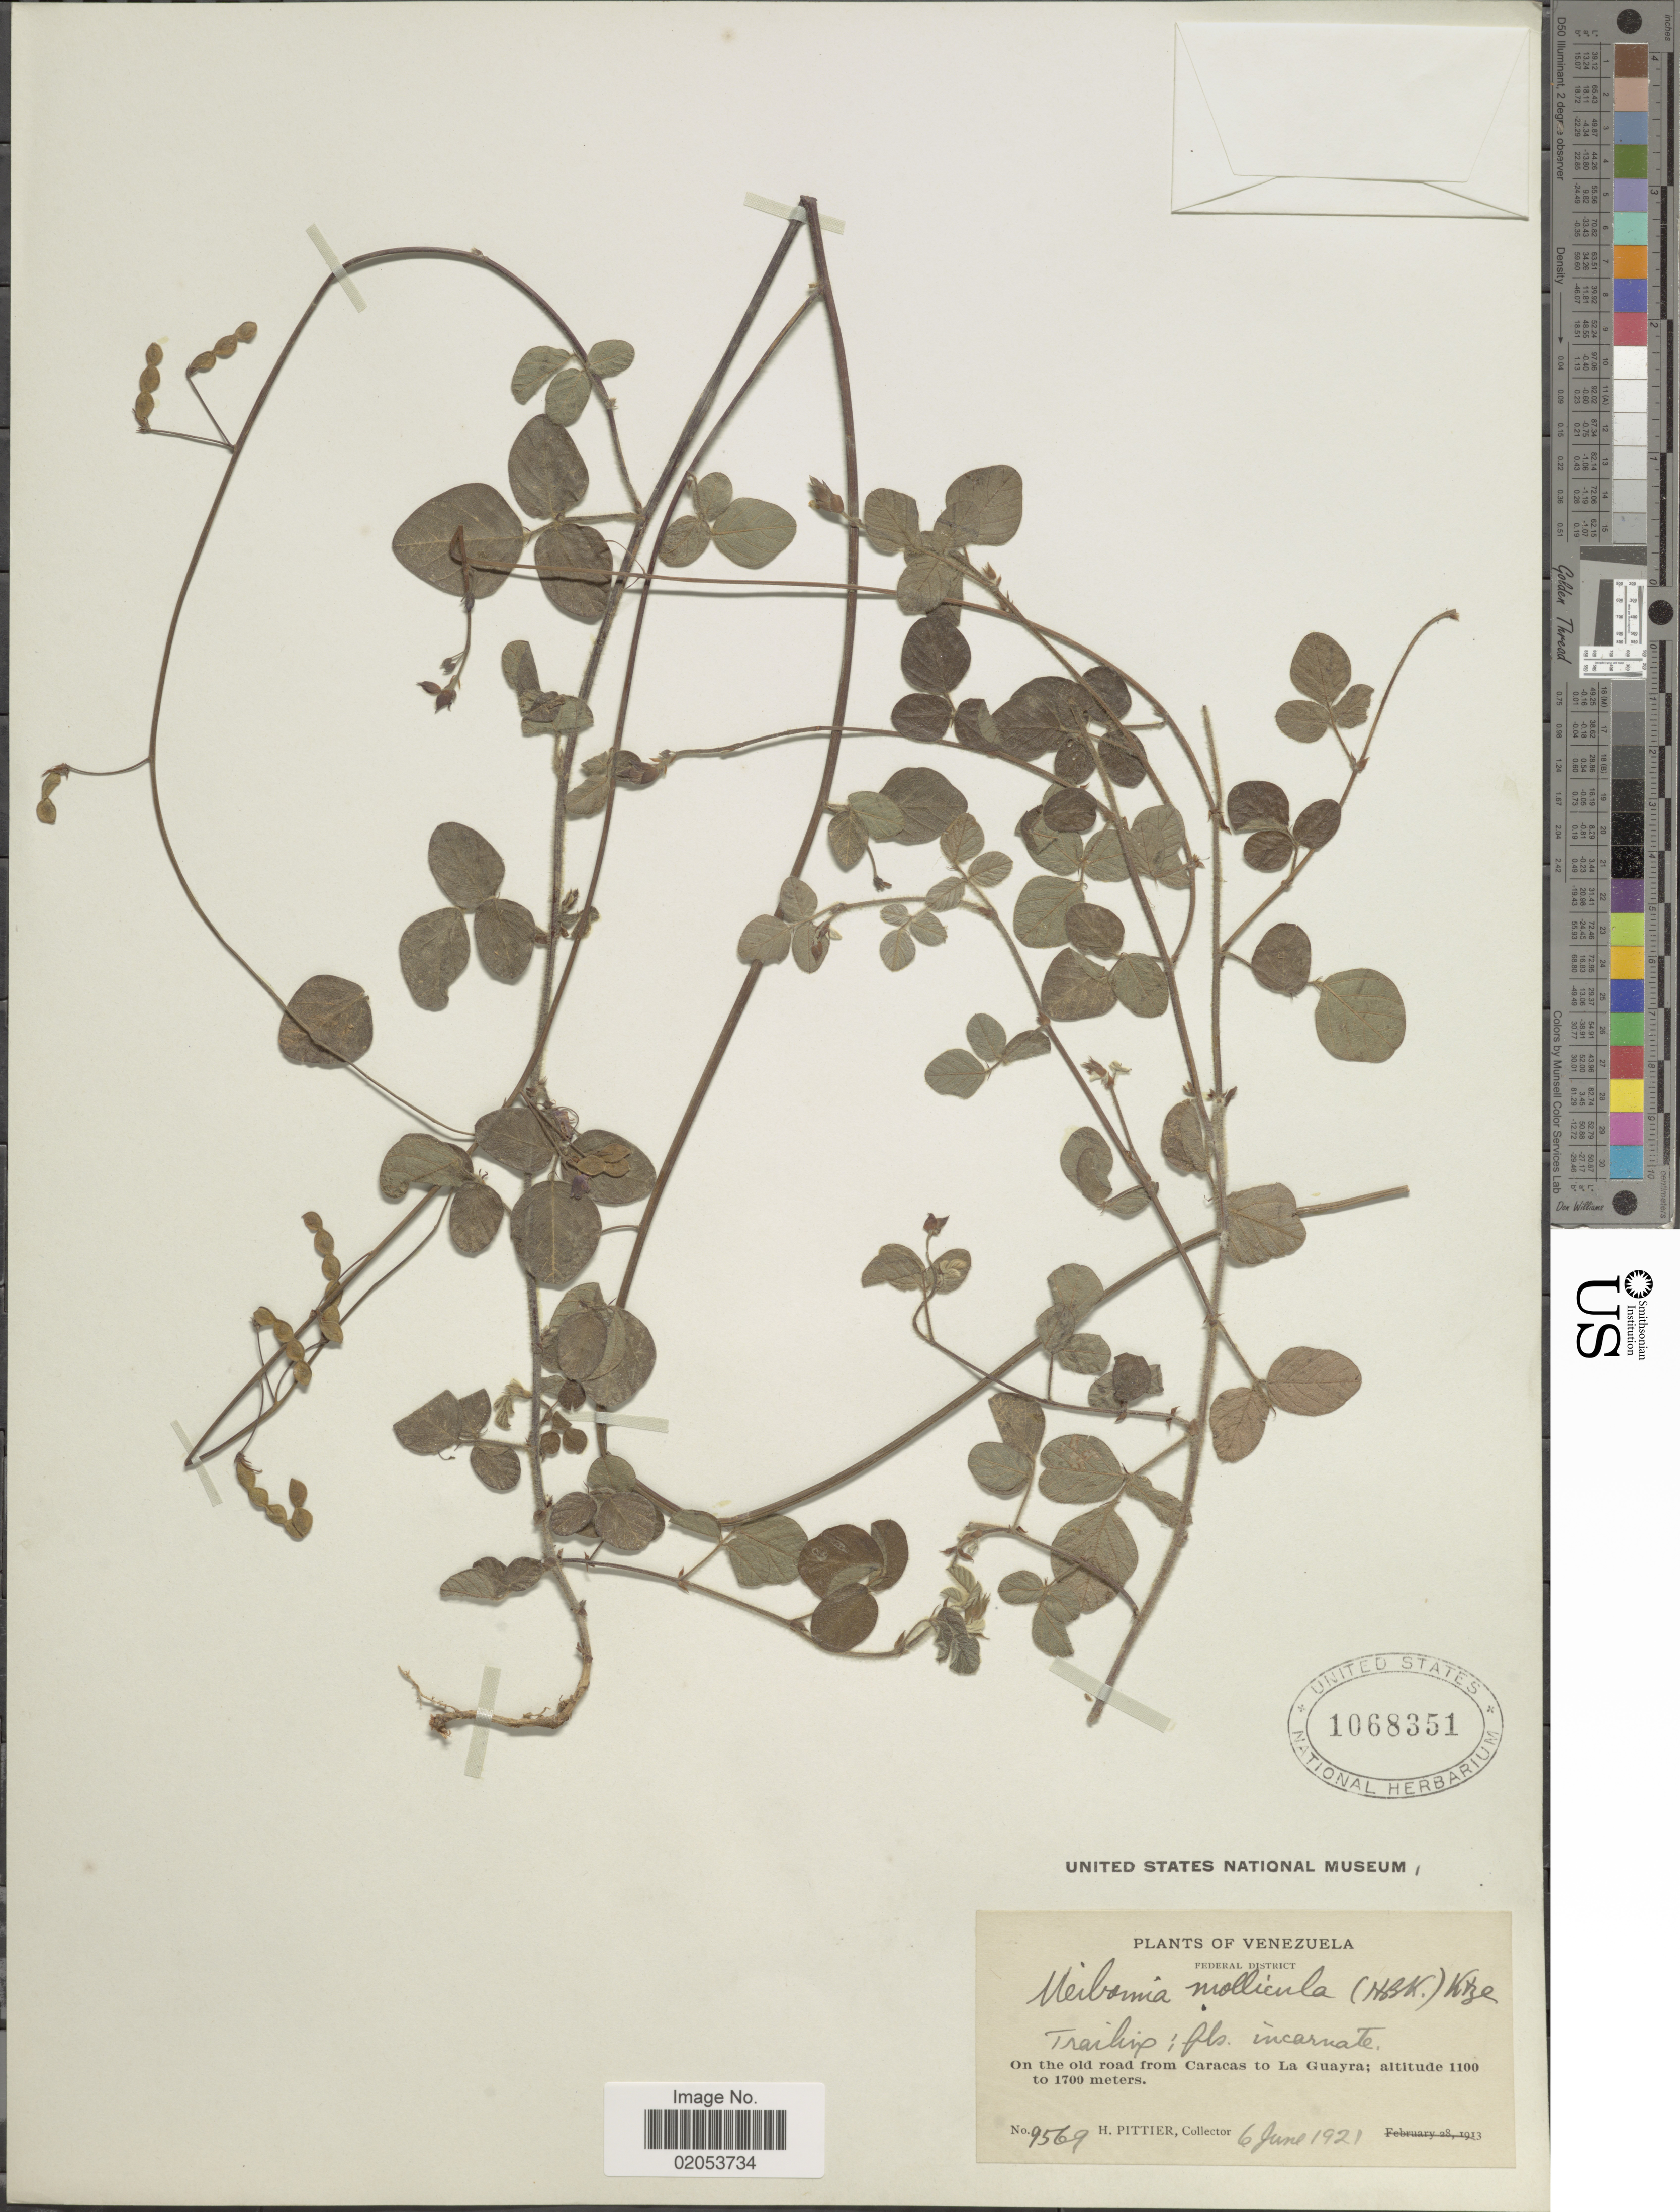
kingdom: Plantae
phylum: Tracheophyta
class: Magnoliopsida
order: Fabales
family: Fabaceae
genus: Desmodium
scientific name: Desmodium molliculum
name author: (Kunth) DC.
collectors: H. F. Pittier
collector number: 9569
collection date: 1921-06-06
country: Venezuela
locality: Federal District, on the old road from Caracas to La Guayra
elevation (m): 1100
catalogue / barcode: US 1068351